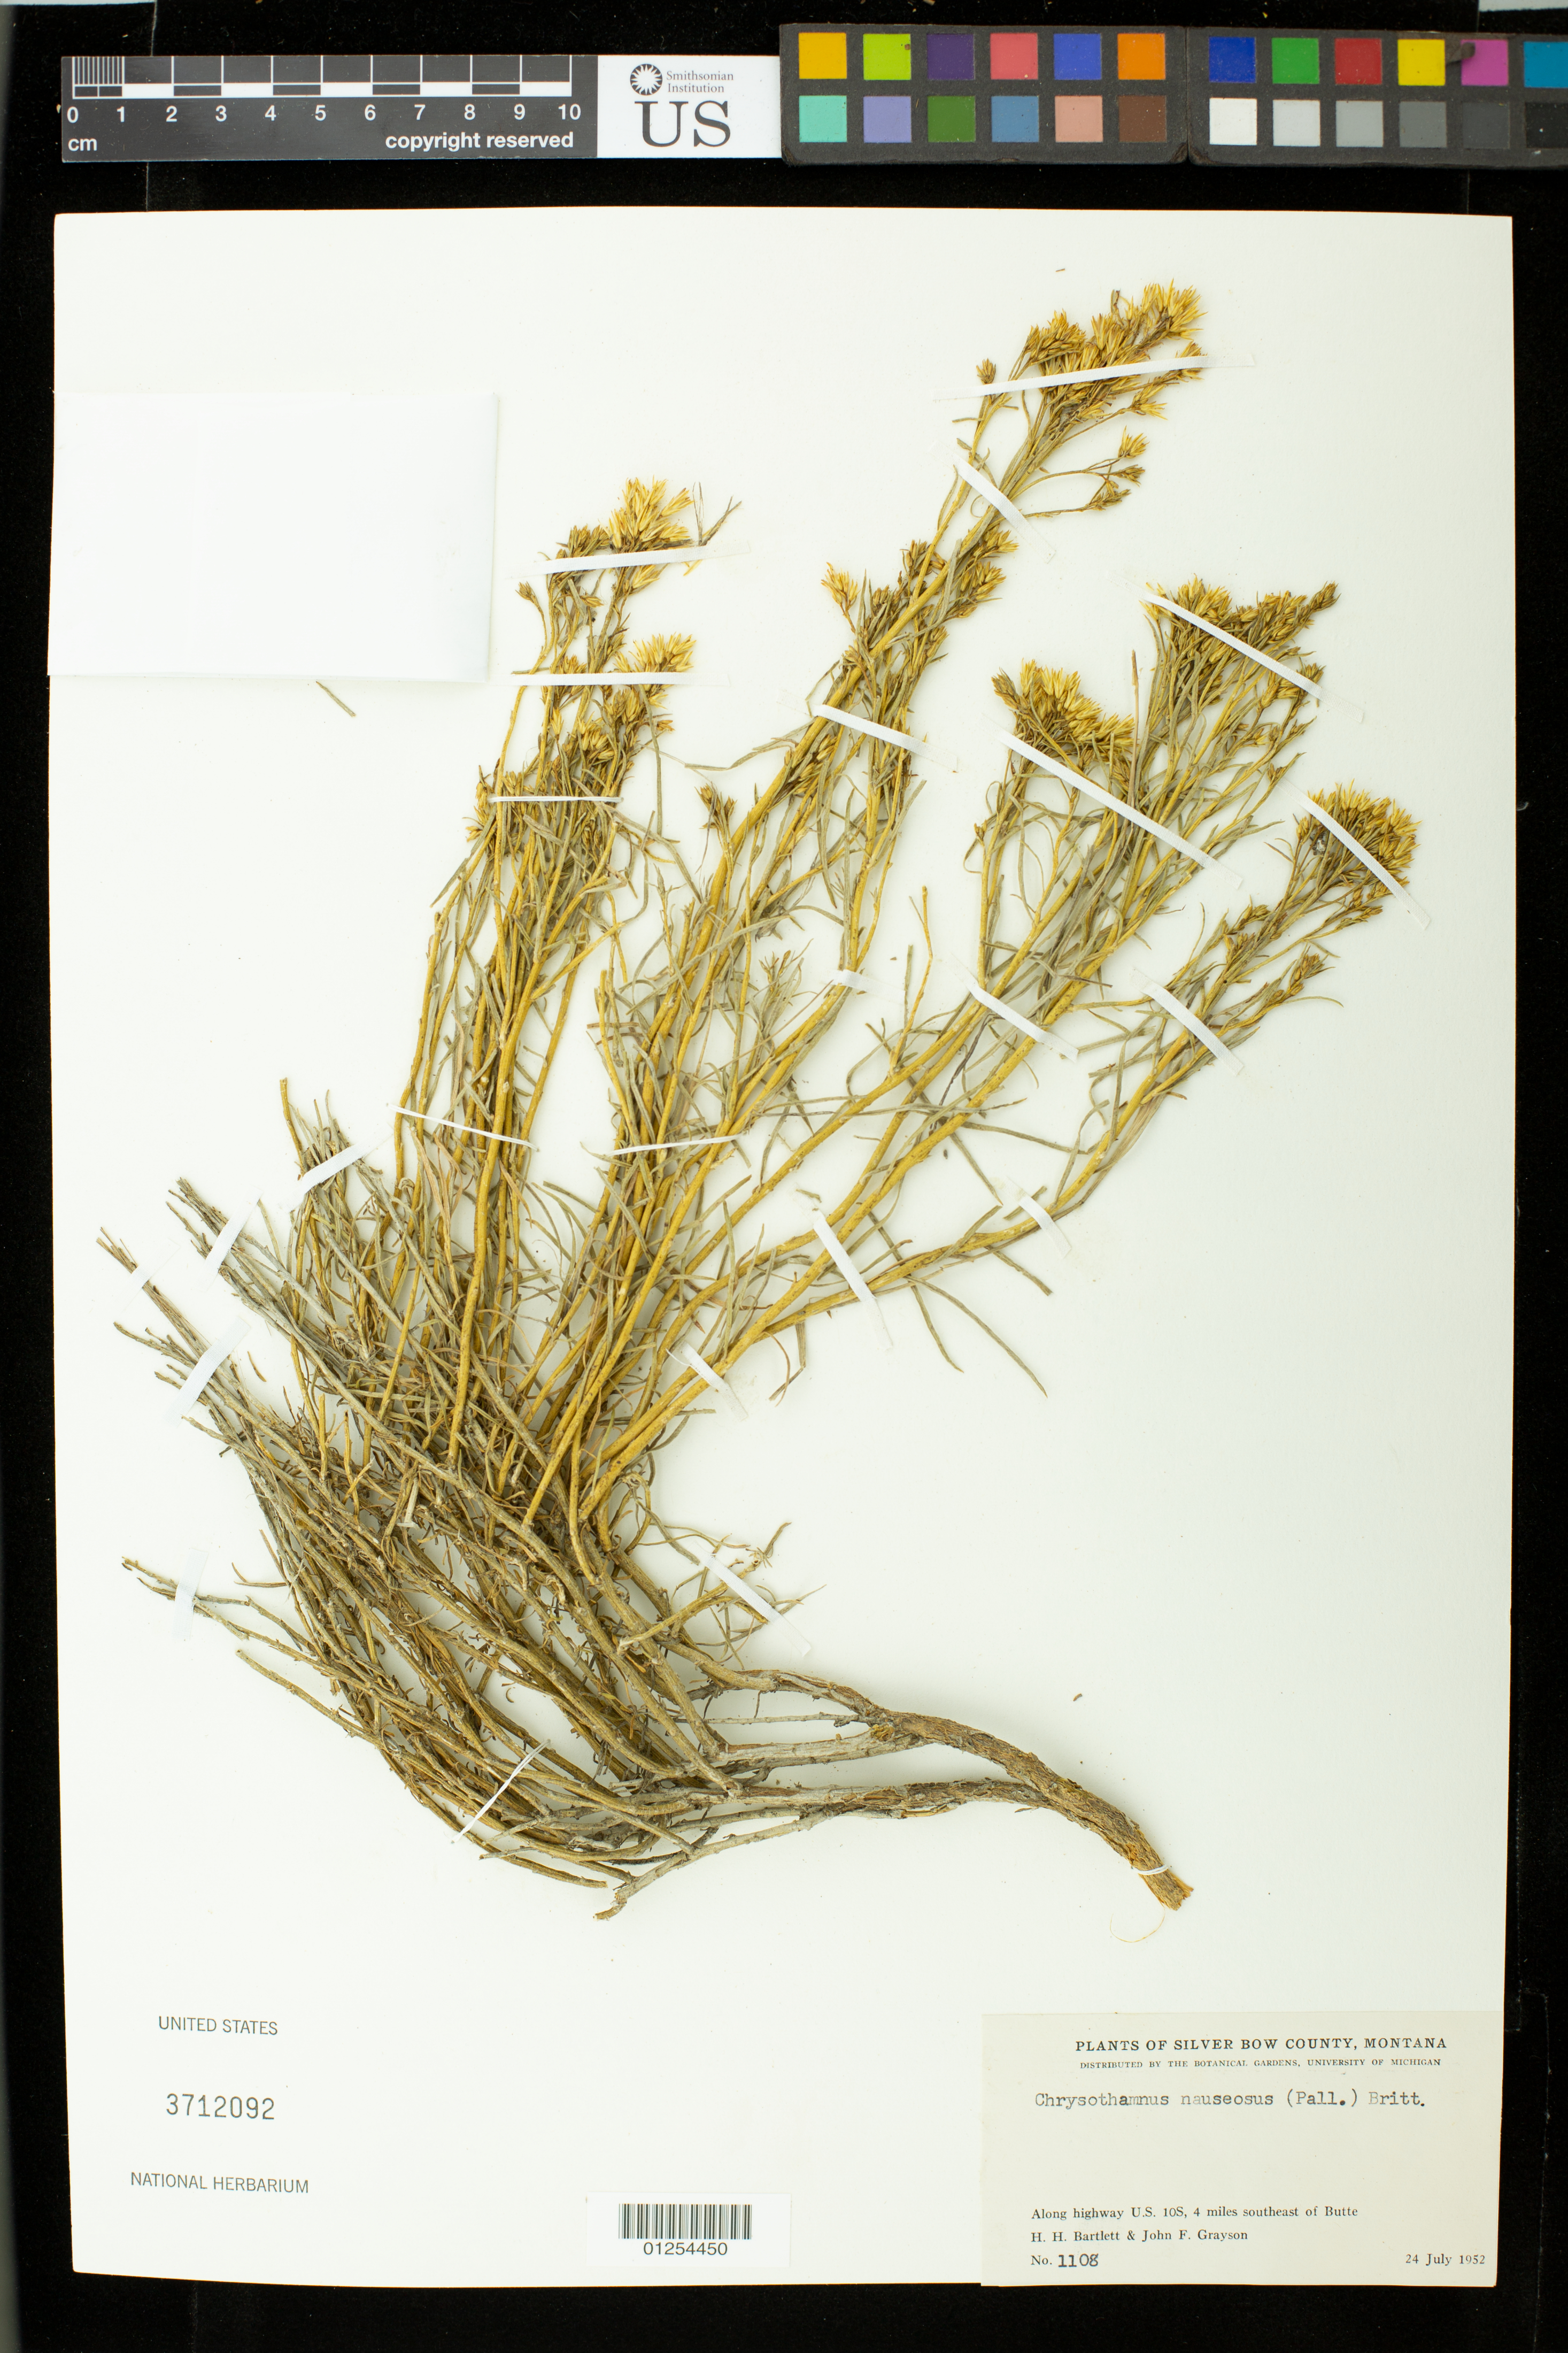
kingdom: Plantae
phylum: Tracheophyta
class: Magnoliopsida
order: Asterales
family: Asteraceae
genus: Chrysothamnus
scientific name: Chrysothamnus nauseosus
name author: (Pall. ex Pursh) Britton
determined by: Bartlett, H. H.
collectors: H. H. Bartlett & J. Grayson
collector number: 1108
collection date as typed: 24 Jul 1952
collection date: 1952-07-24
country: United States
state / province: Montana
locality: Along highway U.S. 10S, 4 miles southeast of Butte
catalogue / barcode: US 3712092